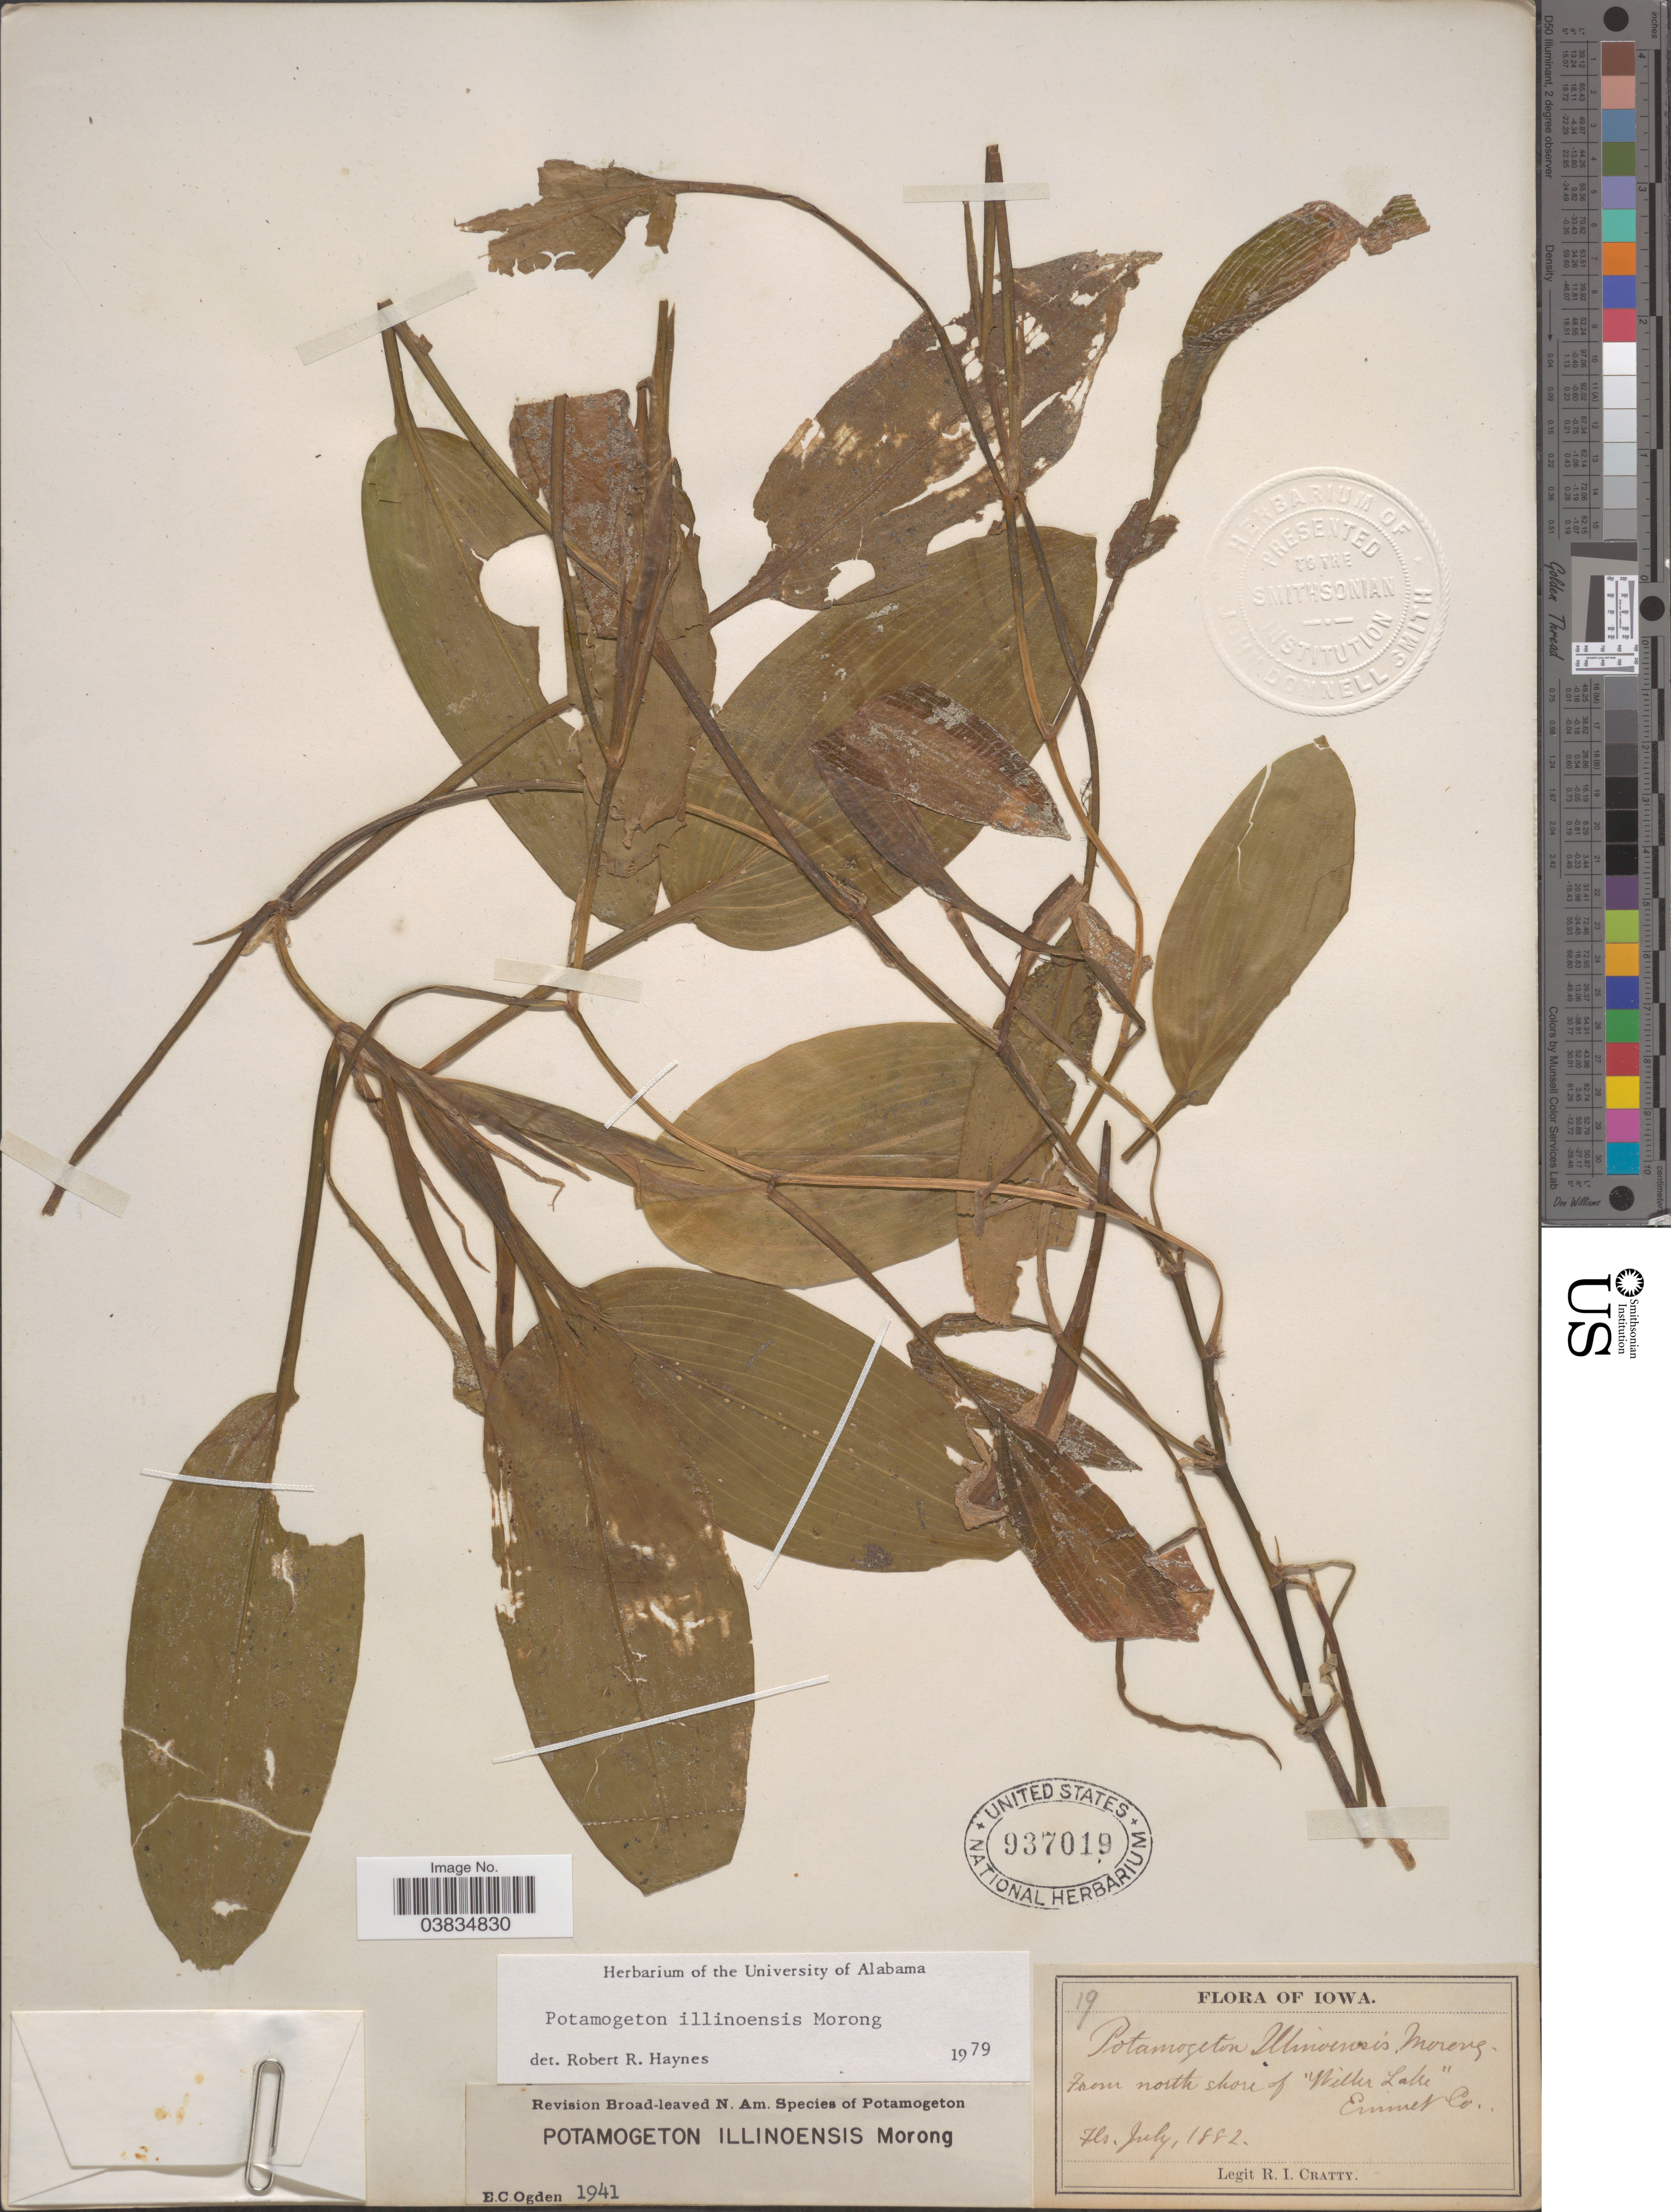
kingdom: Plantae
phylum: Tracheophyta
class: Liliopsida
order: Alismatales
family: Potamogetonaceae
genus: Potamogeton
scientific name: Potamogeton illinoensis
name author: Morong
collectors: R. Cratty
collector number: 19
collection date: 1882-07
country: United States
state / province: Iowa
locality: From north shore of "Miller Lake". Emmet Co.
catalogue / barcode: US 937019